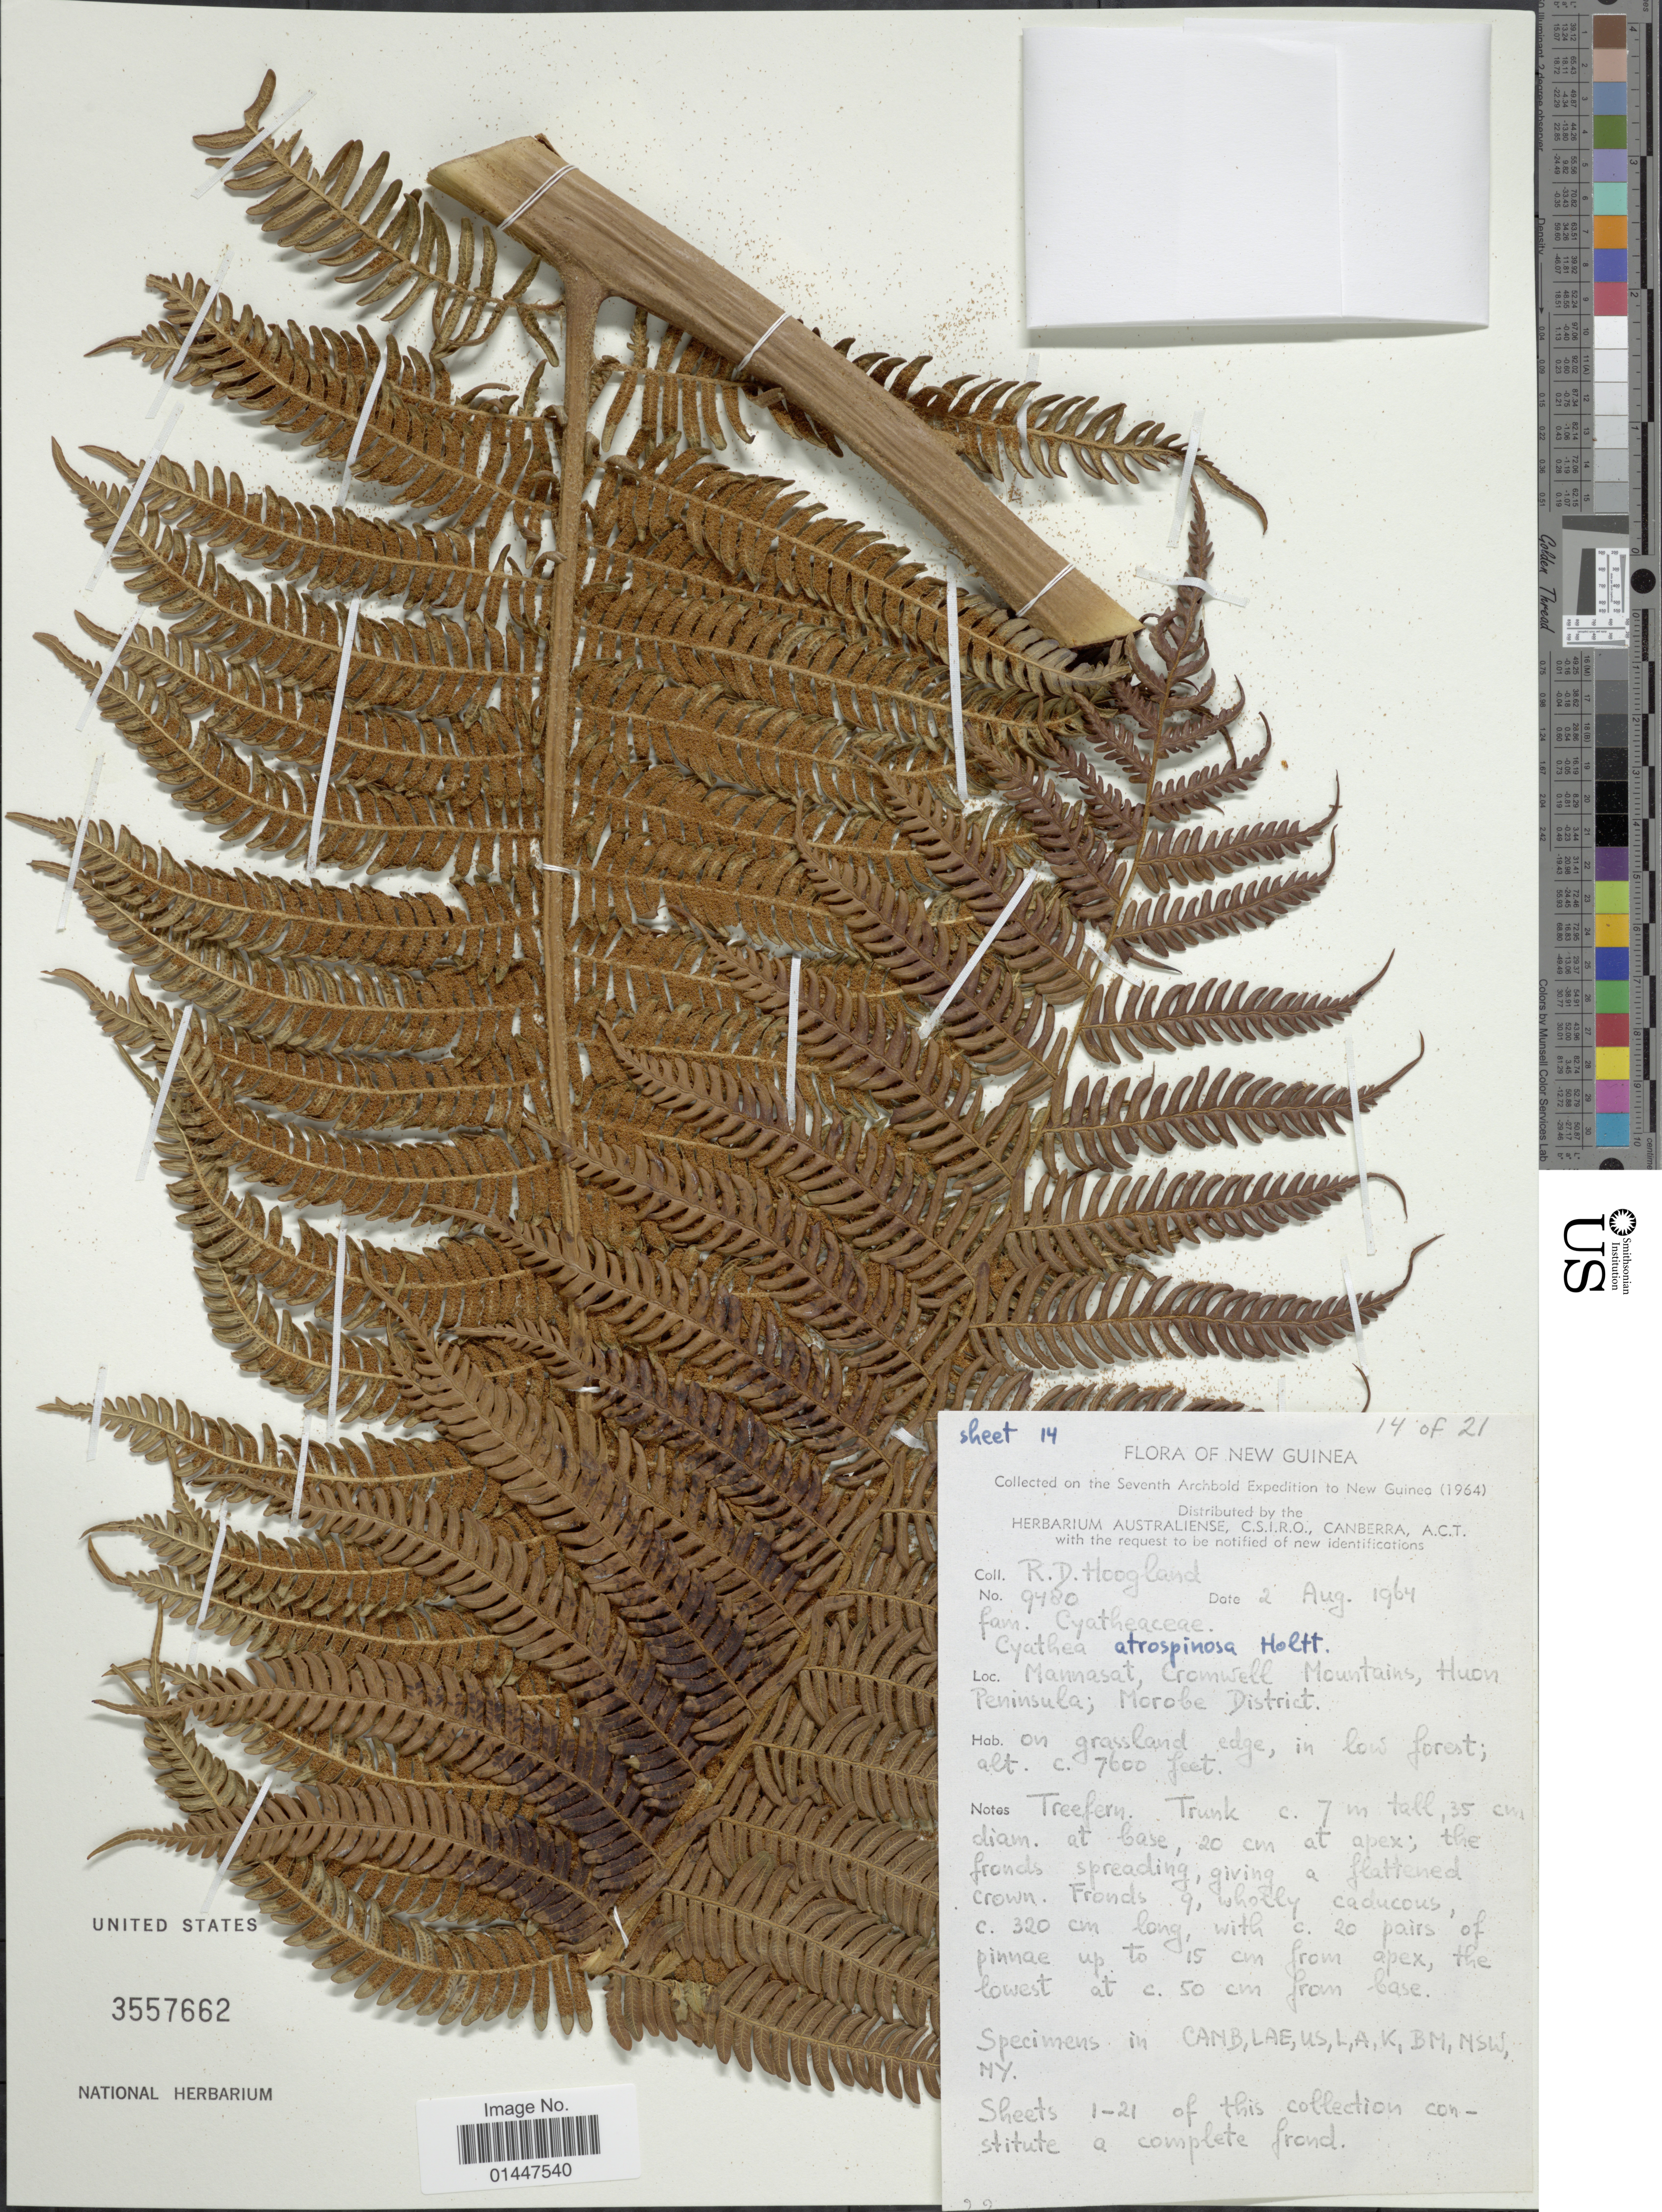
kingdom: Plantae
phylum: Tracheophyta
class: Polypodiopsida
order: Cyatheales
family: Cyatheaceae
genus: Sphaeropteris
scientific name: Sphaeropteris atrospinosa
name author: (Holttum) R.M. Tryon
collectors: R. D. Hoogland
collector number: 9480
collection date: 1964-08-02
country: Papua New Guinea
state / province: Morobe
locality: New Guinea. Mannasat, Cromwell Mountains, Huon Peninsula; Morobe District.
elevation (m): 2316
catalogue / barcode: US 3557662